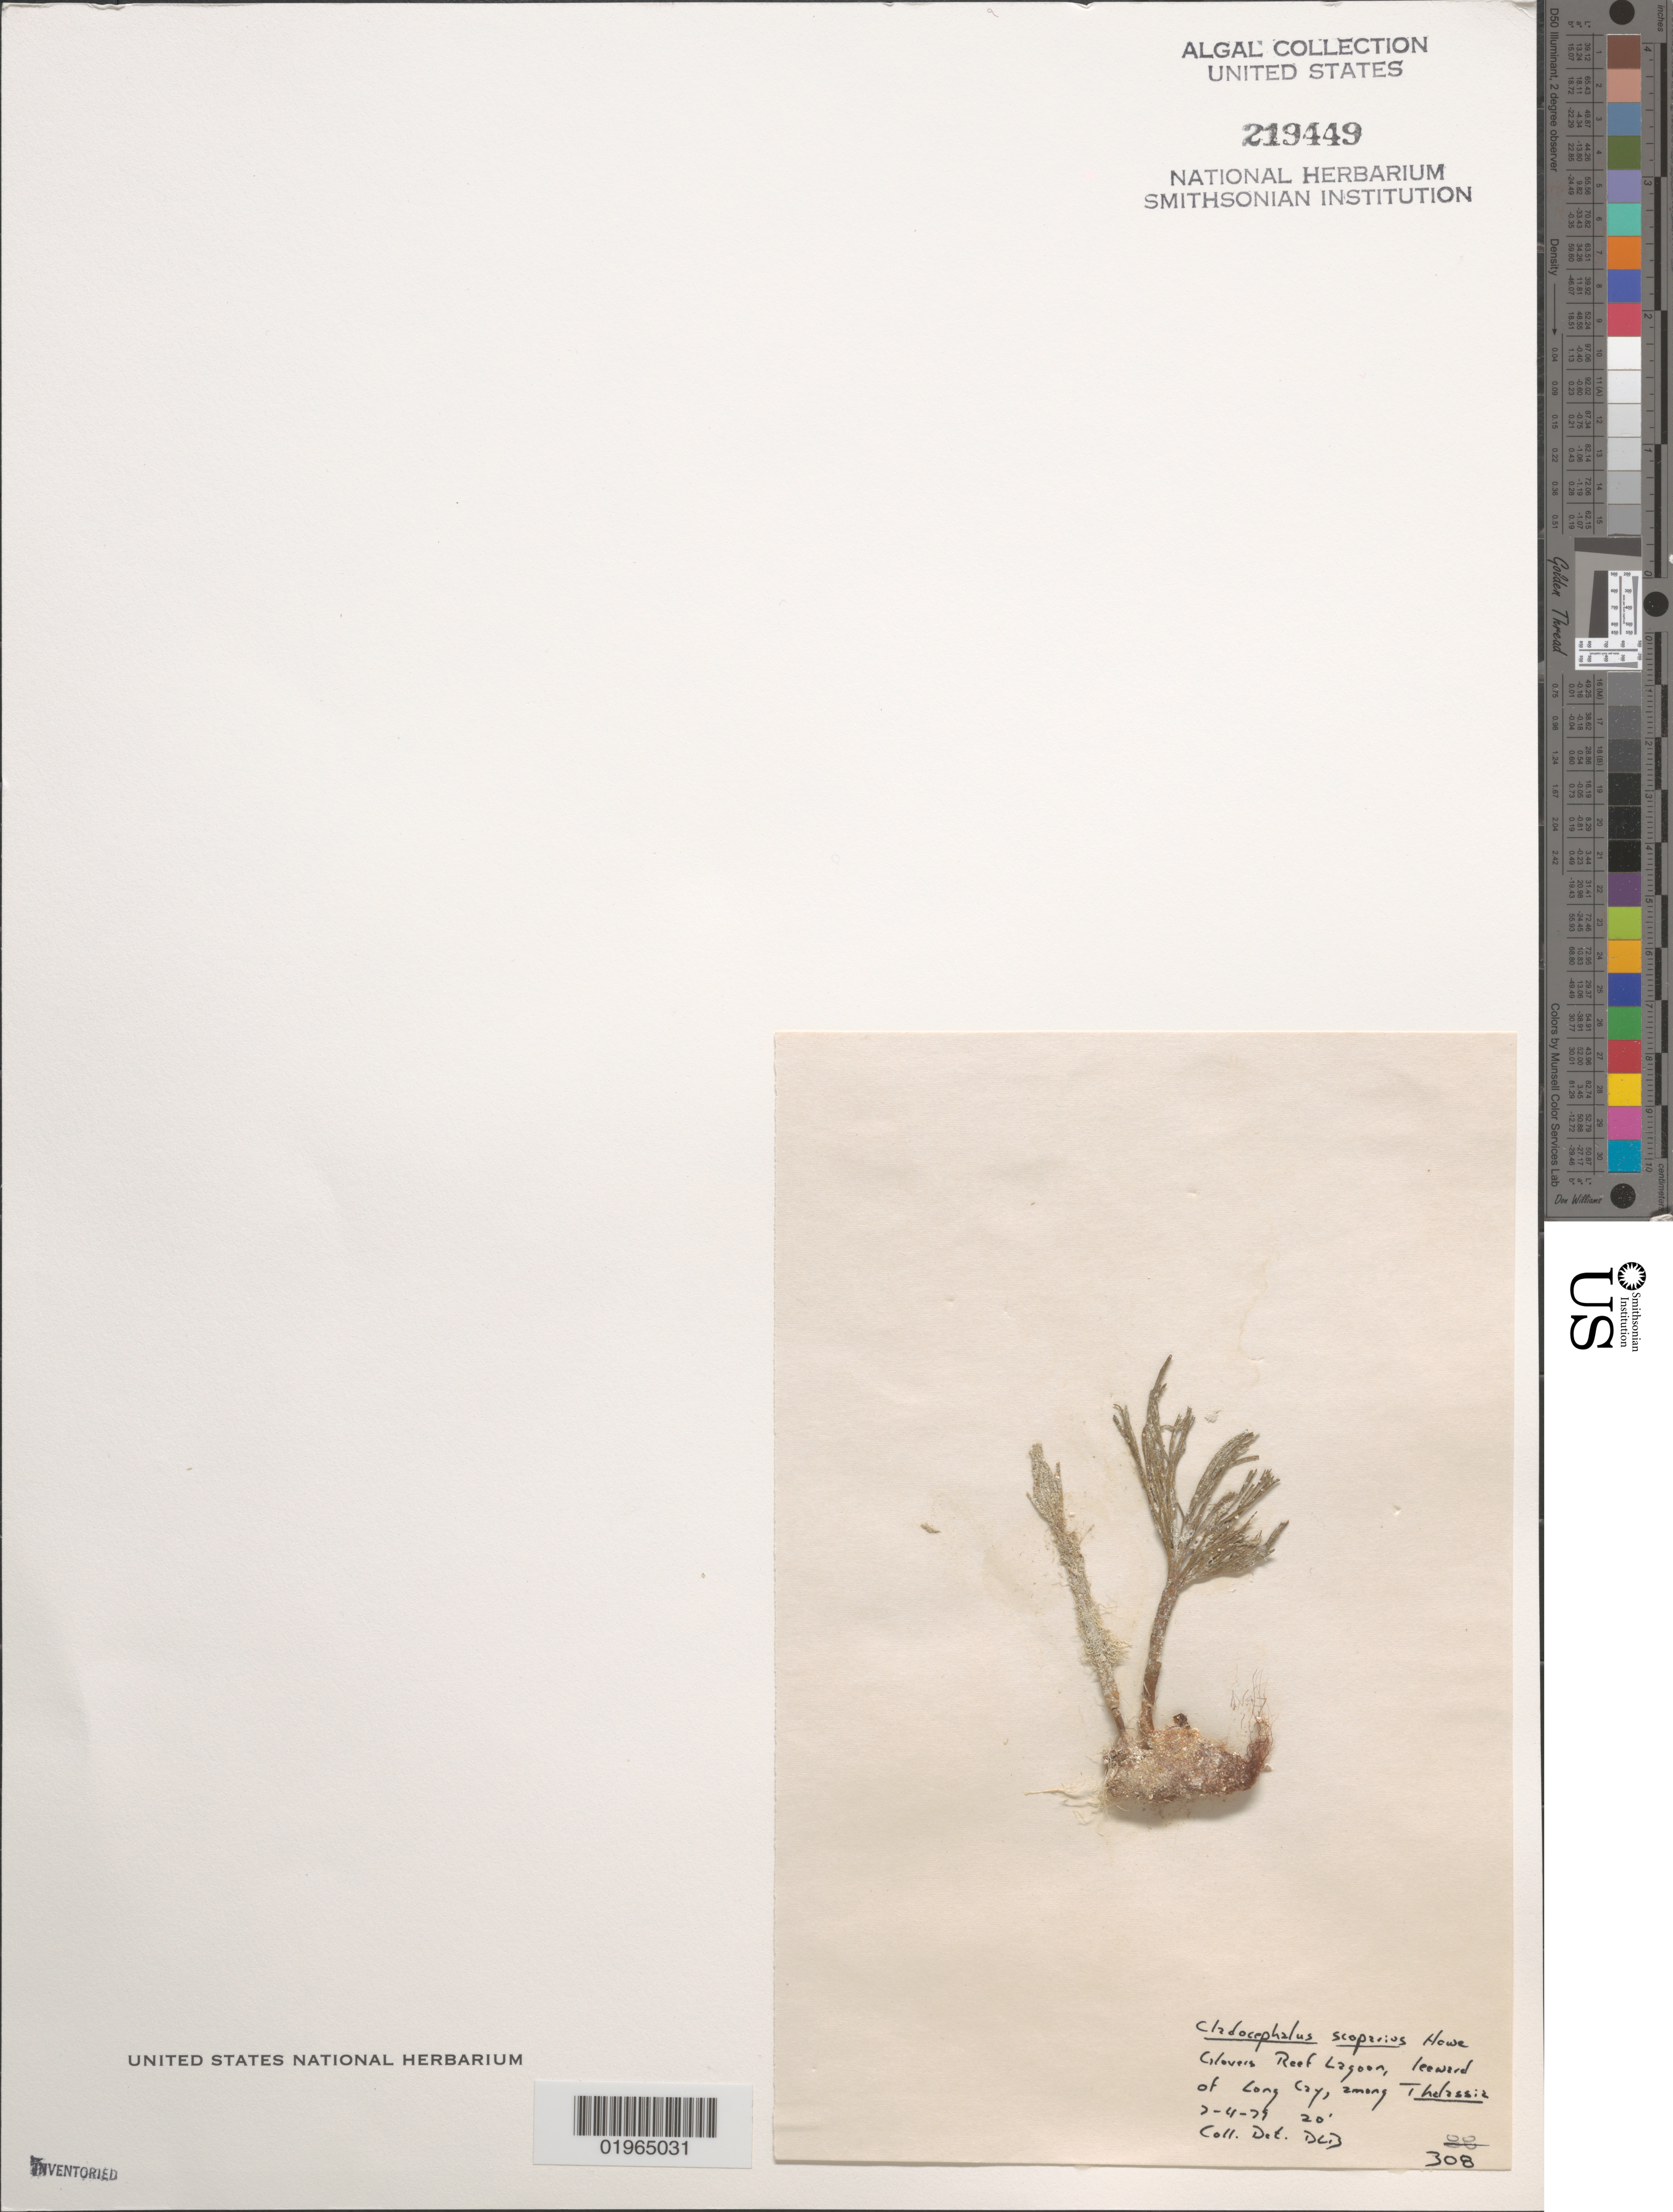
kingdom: Plantae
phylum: Chlorophyta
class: Ulvophyceae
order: Bryopsidales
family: Dichotomosiphonaceae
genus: Cladocephalus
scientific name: Cladocephalus scoparius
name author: M. Howe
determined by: Ballantine, D. L.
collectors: D.L. Ballantine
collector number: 308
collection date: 1979-11-07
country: Belize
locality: Glovers Reef Lagoon, leeward of Long Cay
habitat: Among Thalassia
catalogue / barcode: US 219449